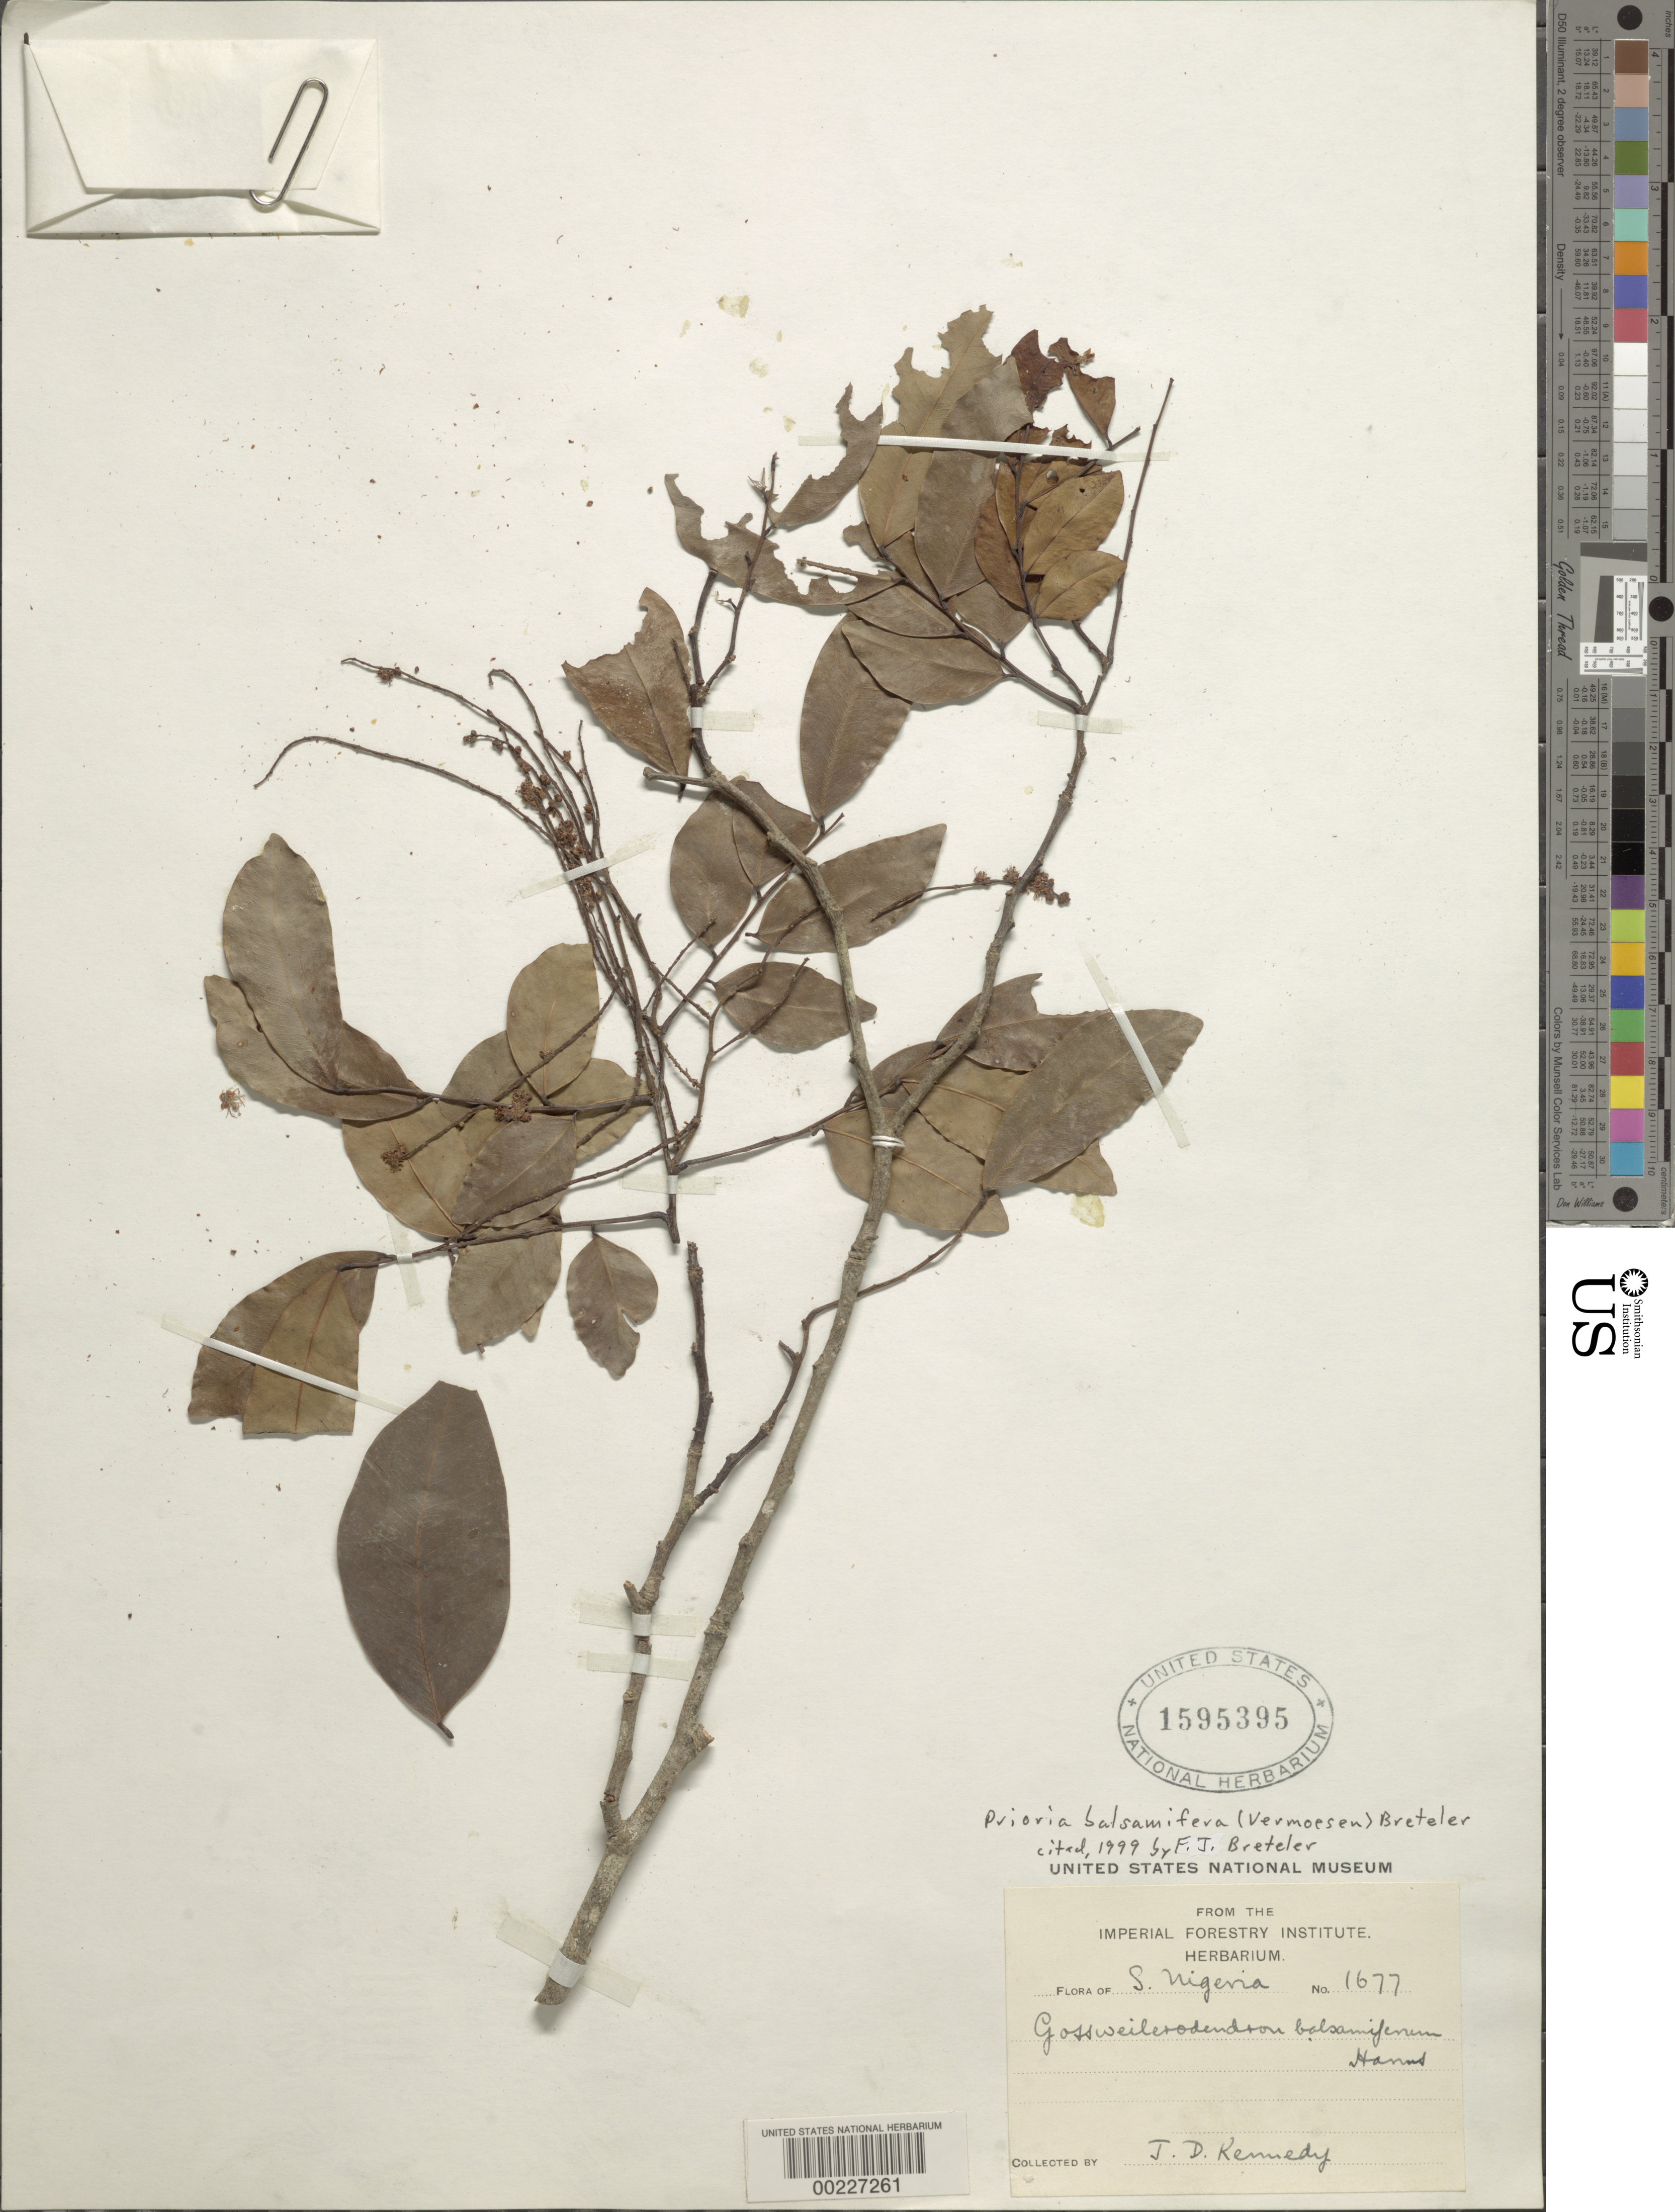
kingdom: Plantae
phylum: Tracheophyta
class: Magnoliopsida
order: Fabales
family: Fabaceae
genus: Gossweilerodendron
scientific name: Gossweilerodendron balsamiferum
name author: (Vermoesen) Harms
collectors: J. D. Kennedy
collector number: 1677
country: Nigeria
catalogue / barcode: US 1595395